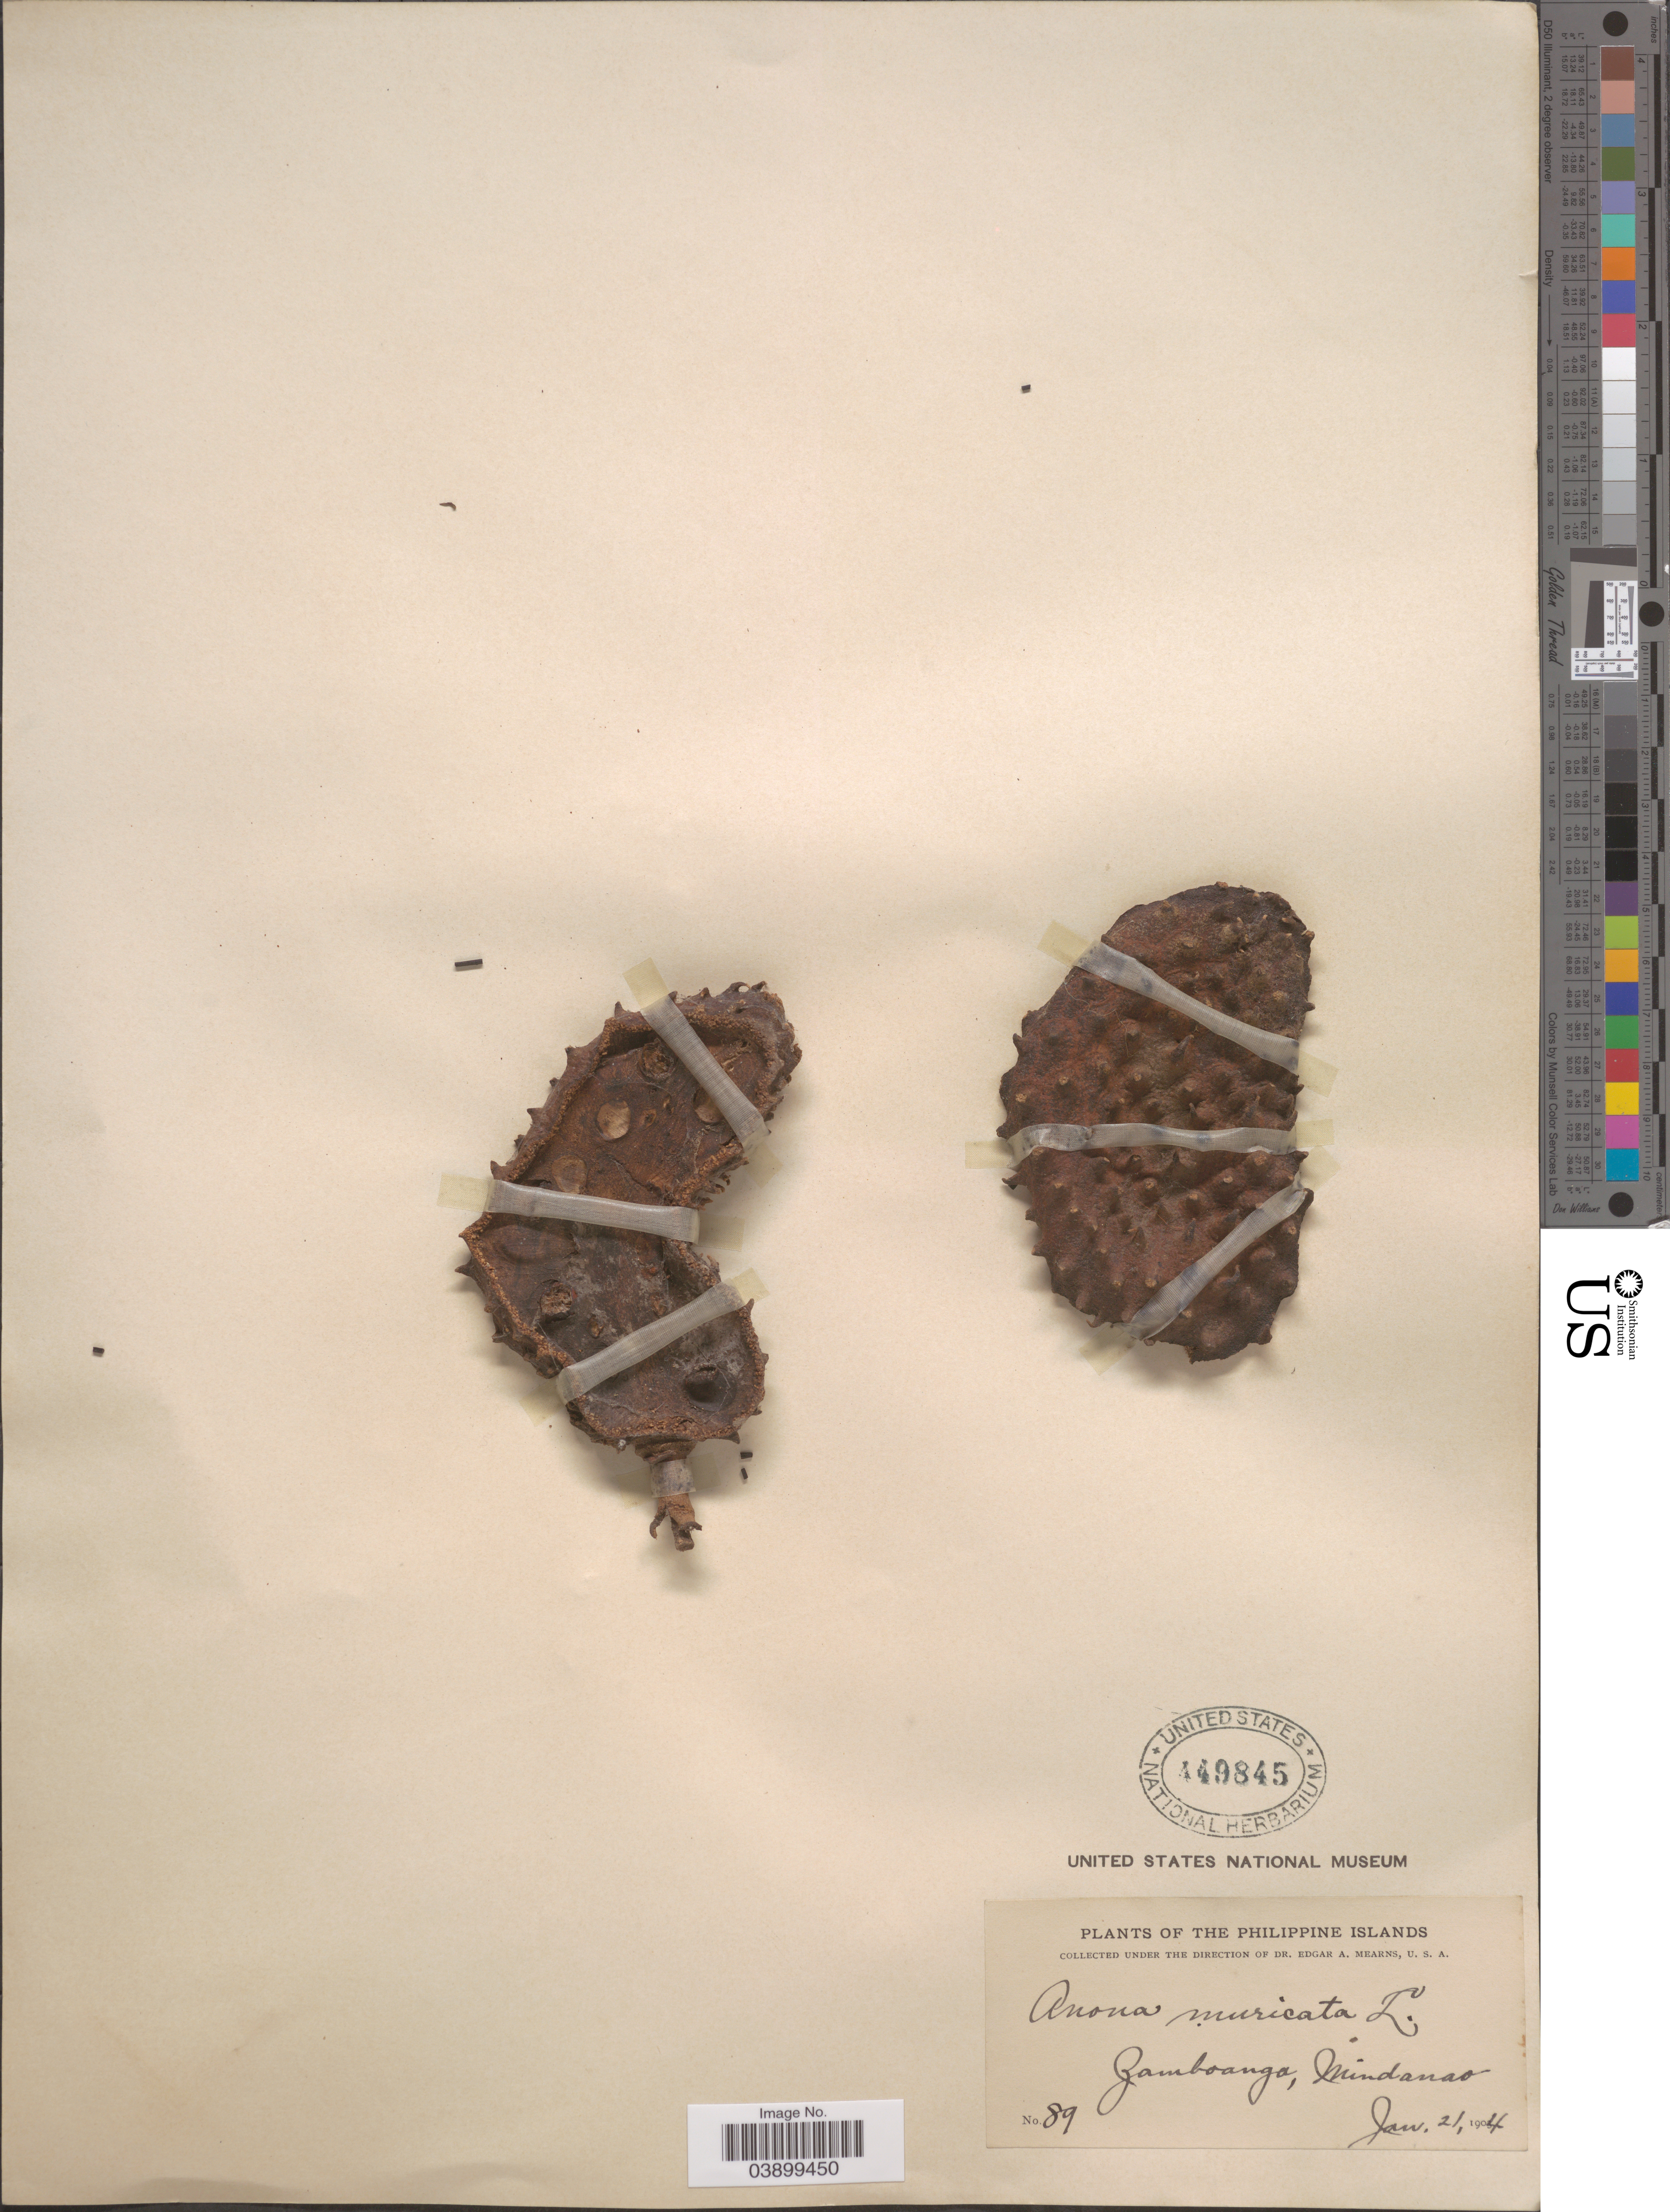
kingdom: Plantae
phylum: Tracheophyta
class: Magnoliopsida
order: Magnoliales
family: Annonaceae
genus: Annona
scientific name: Annona muricata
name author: L.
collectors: E. A. Mearns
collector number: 89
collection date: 1904-01-21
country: Philippines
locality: Philippine Islands. Zamboanga, Mindanao.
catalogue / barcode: US 449845